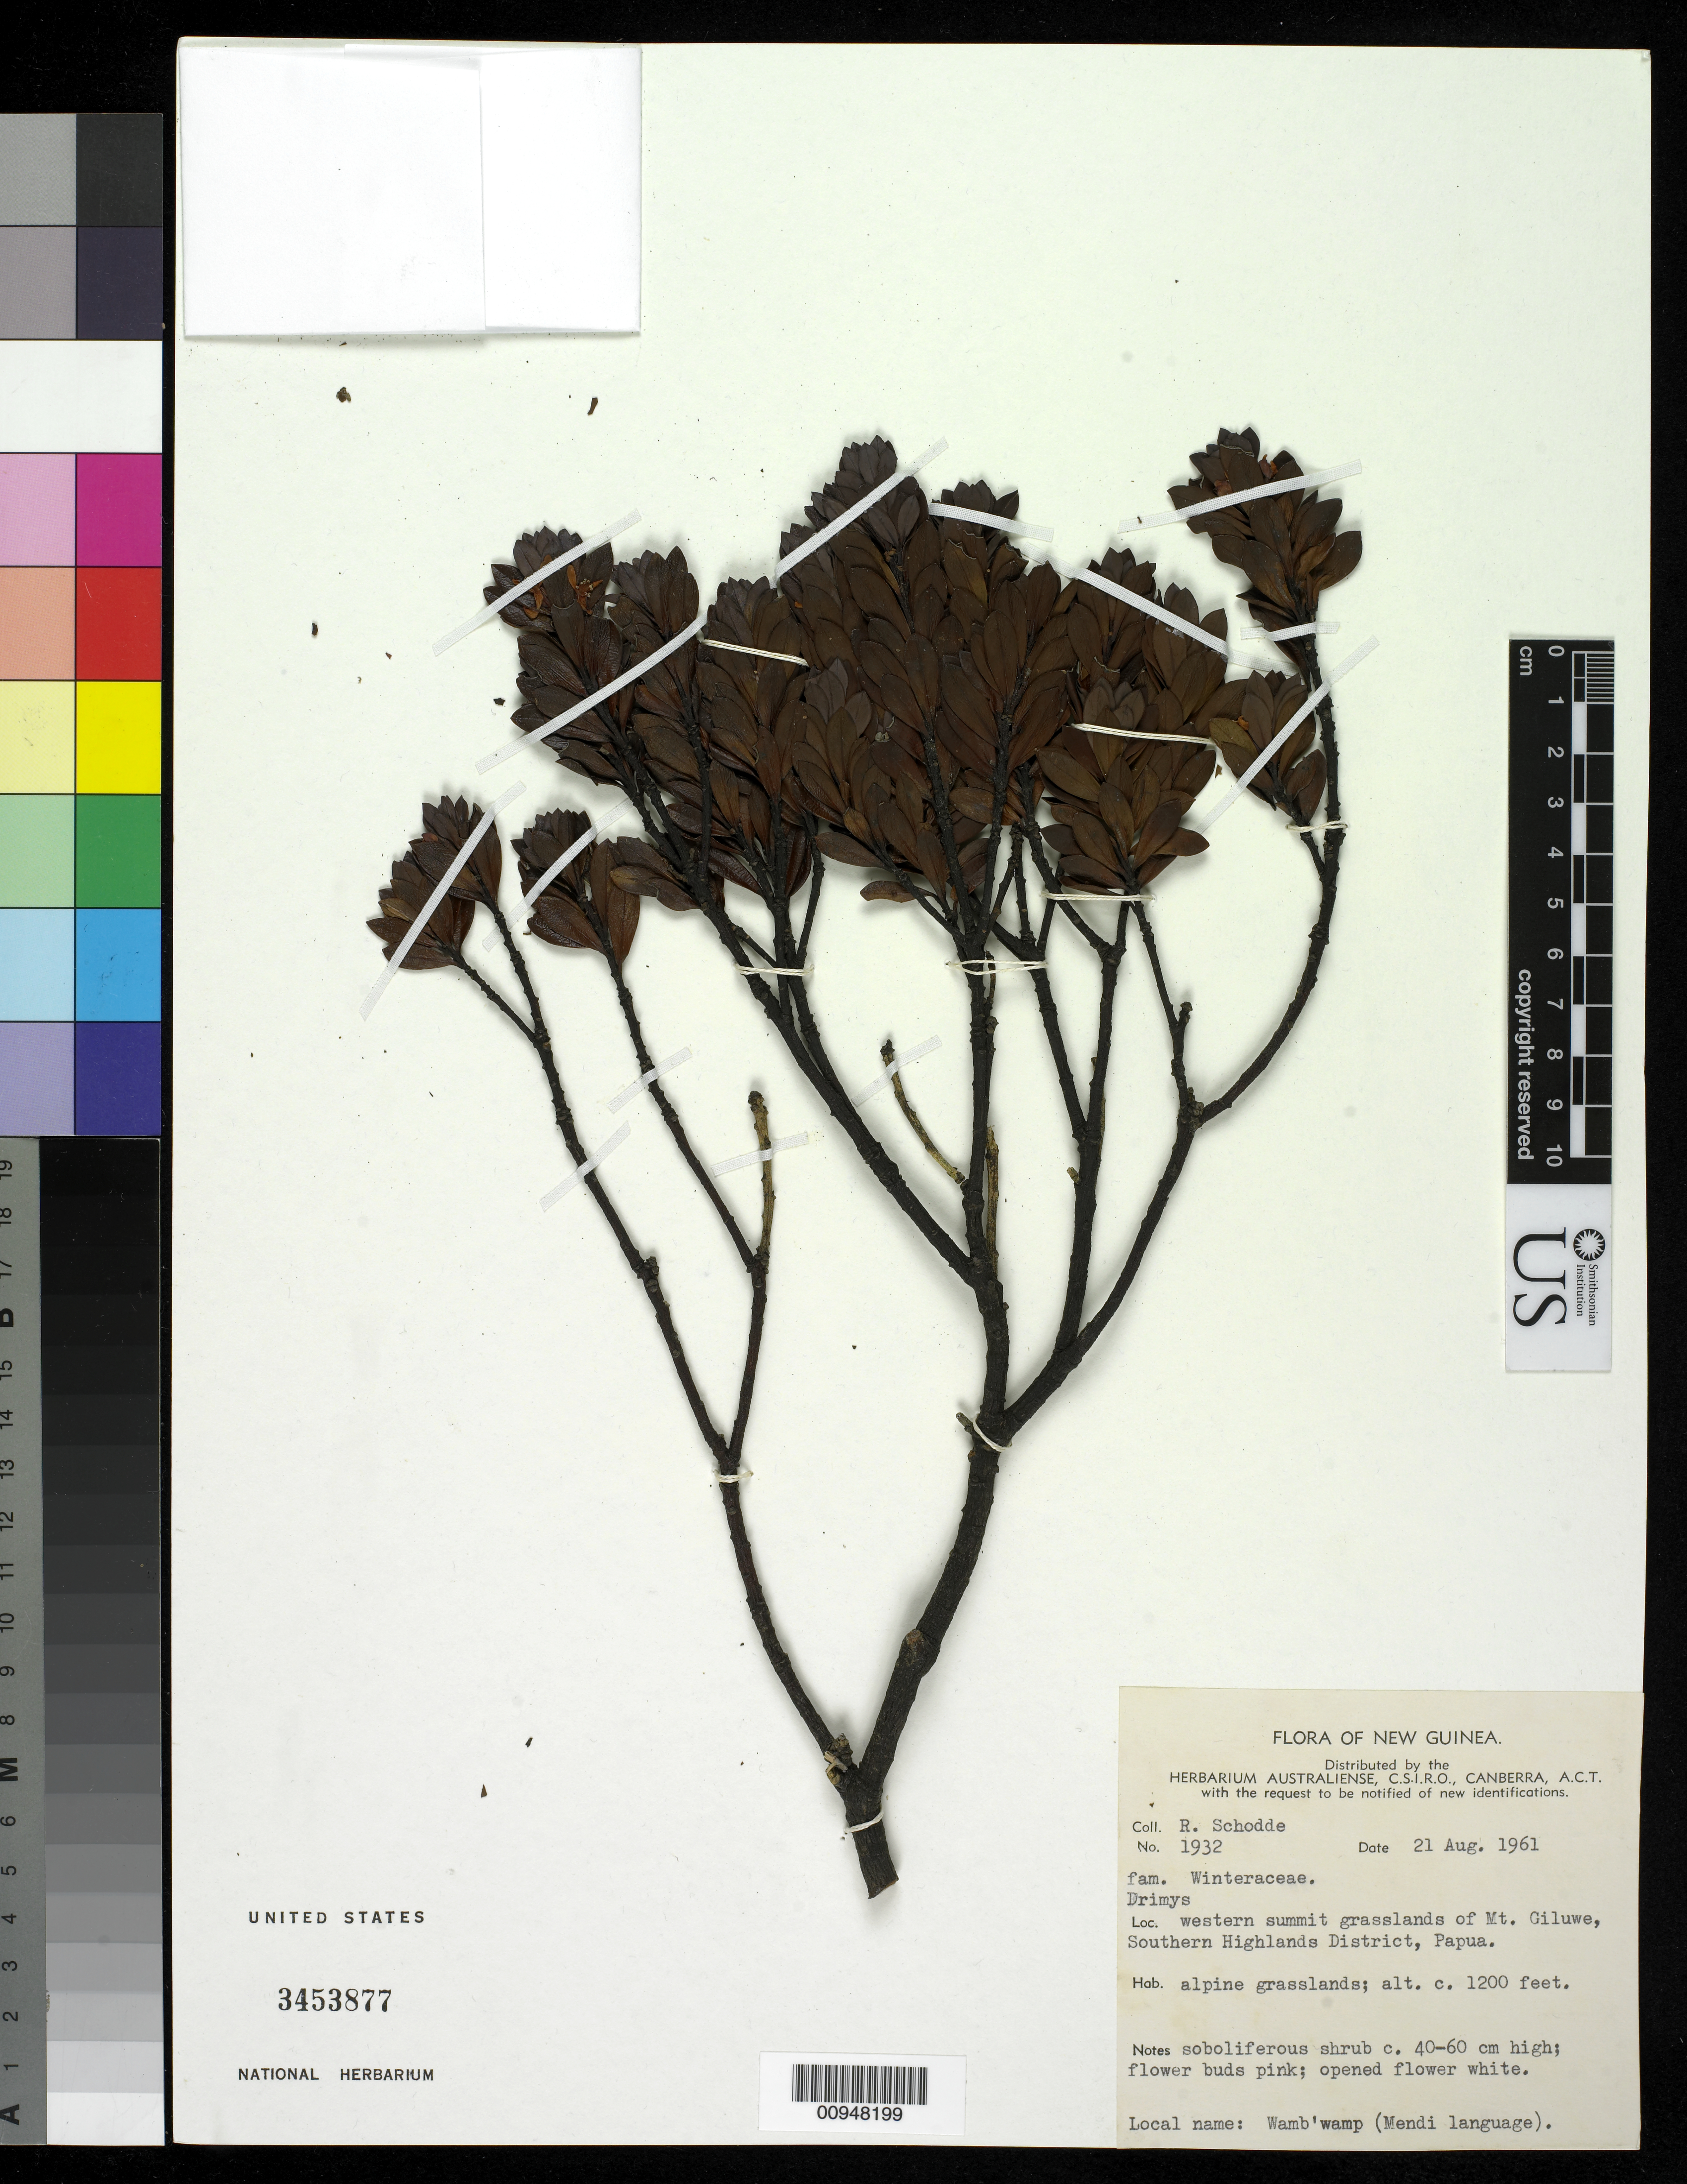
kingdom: Plantae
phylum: Tracheophyta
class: Magnoliopsida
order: Canellales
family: Winteraceae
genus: Drimys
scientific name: Drimys sp.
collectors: R. Schodde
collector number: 1932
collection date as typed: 21 Aug 1961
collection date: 1961-08-21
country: Papua New Guinea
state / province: Southern Highlands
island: New Guinea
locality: W summit grasslands of Mt. Giluwe.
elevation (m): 366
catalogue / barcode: US 3453877